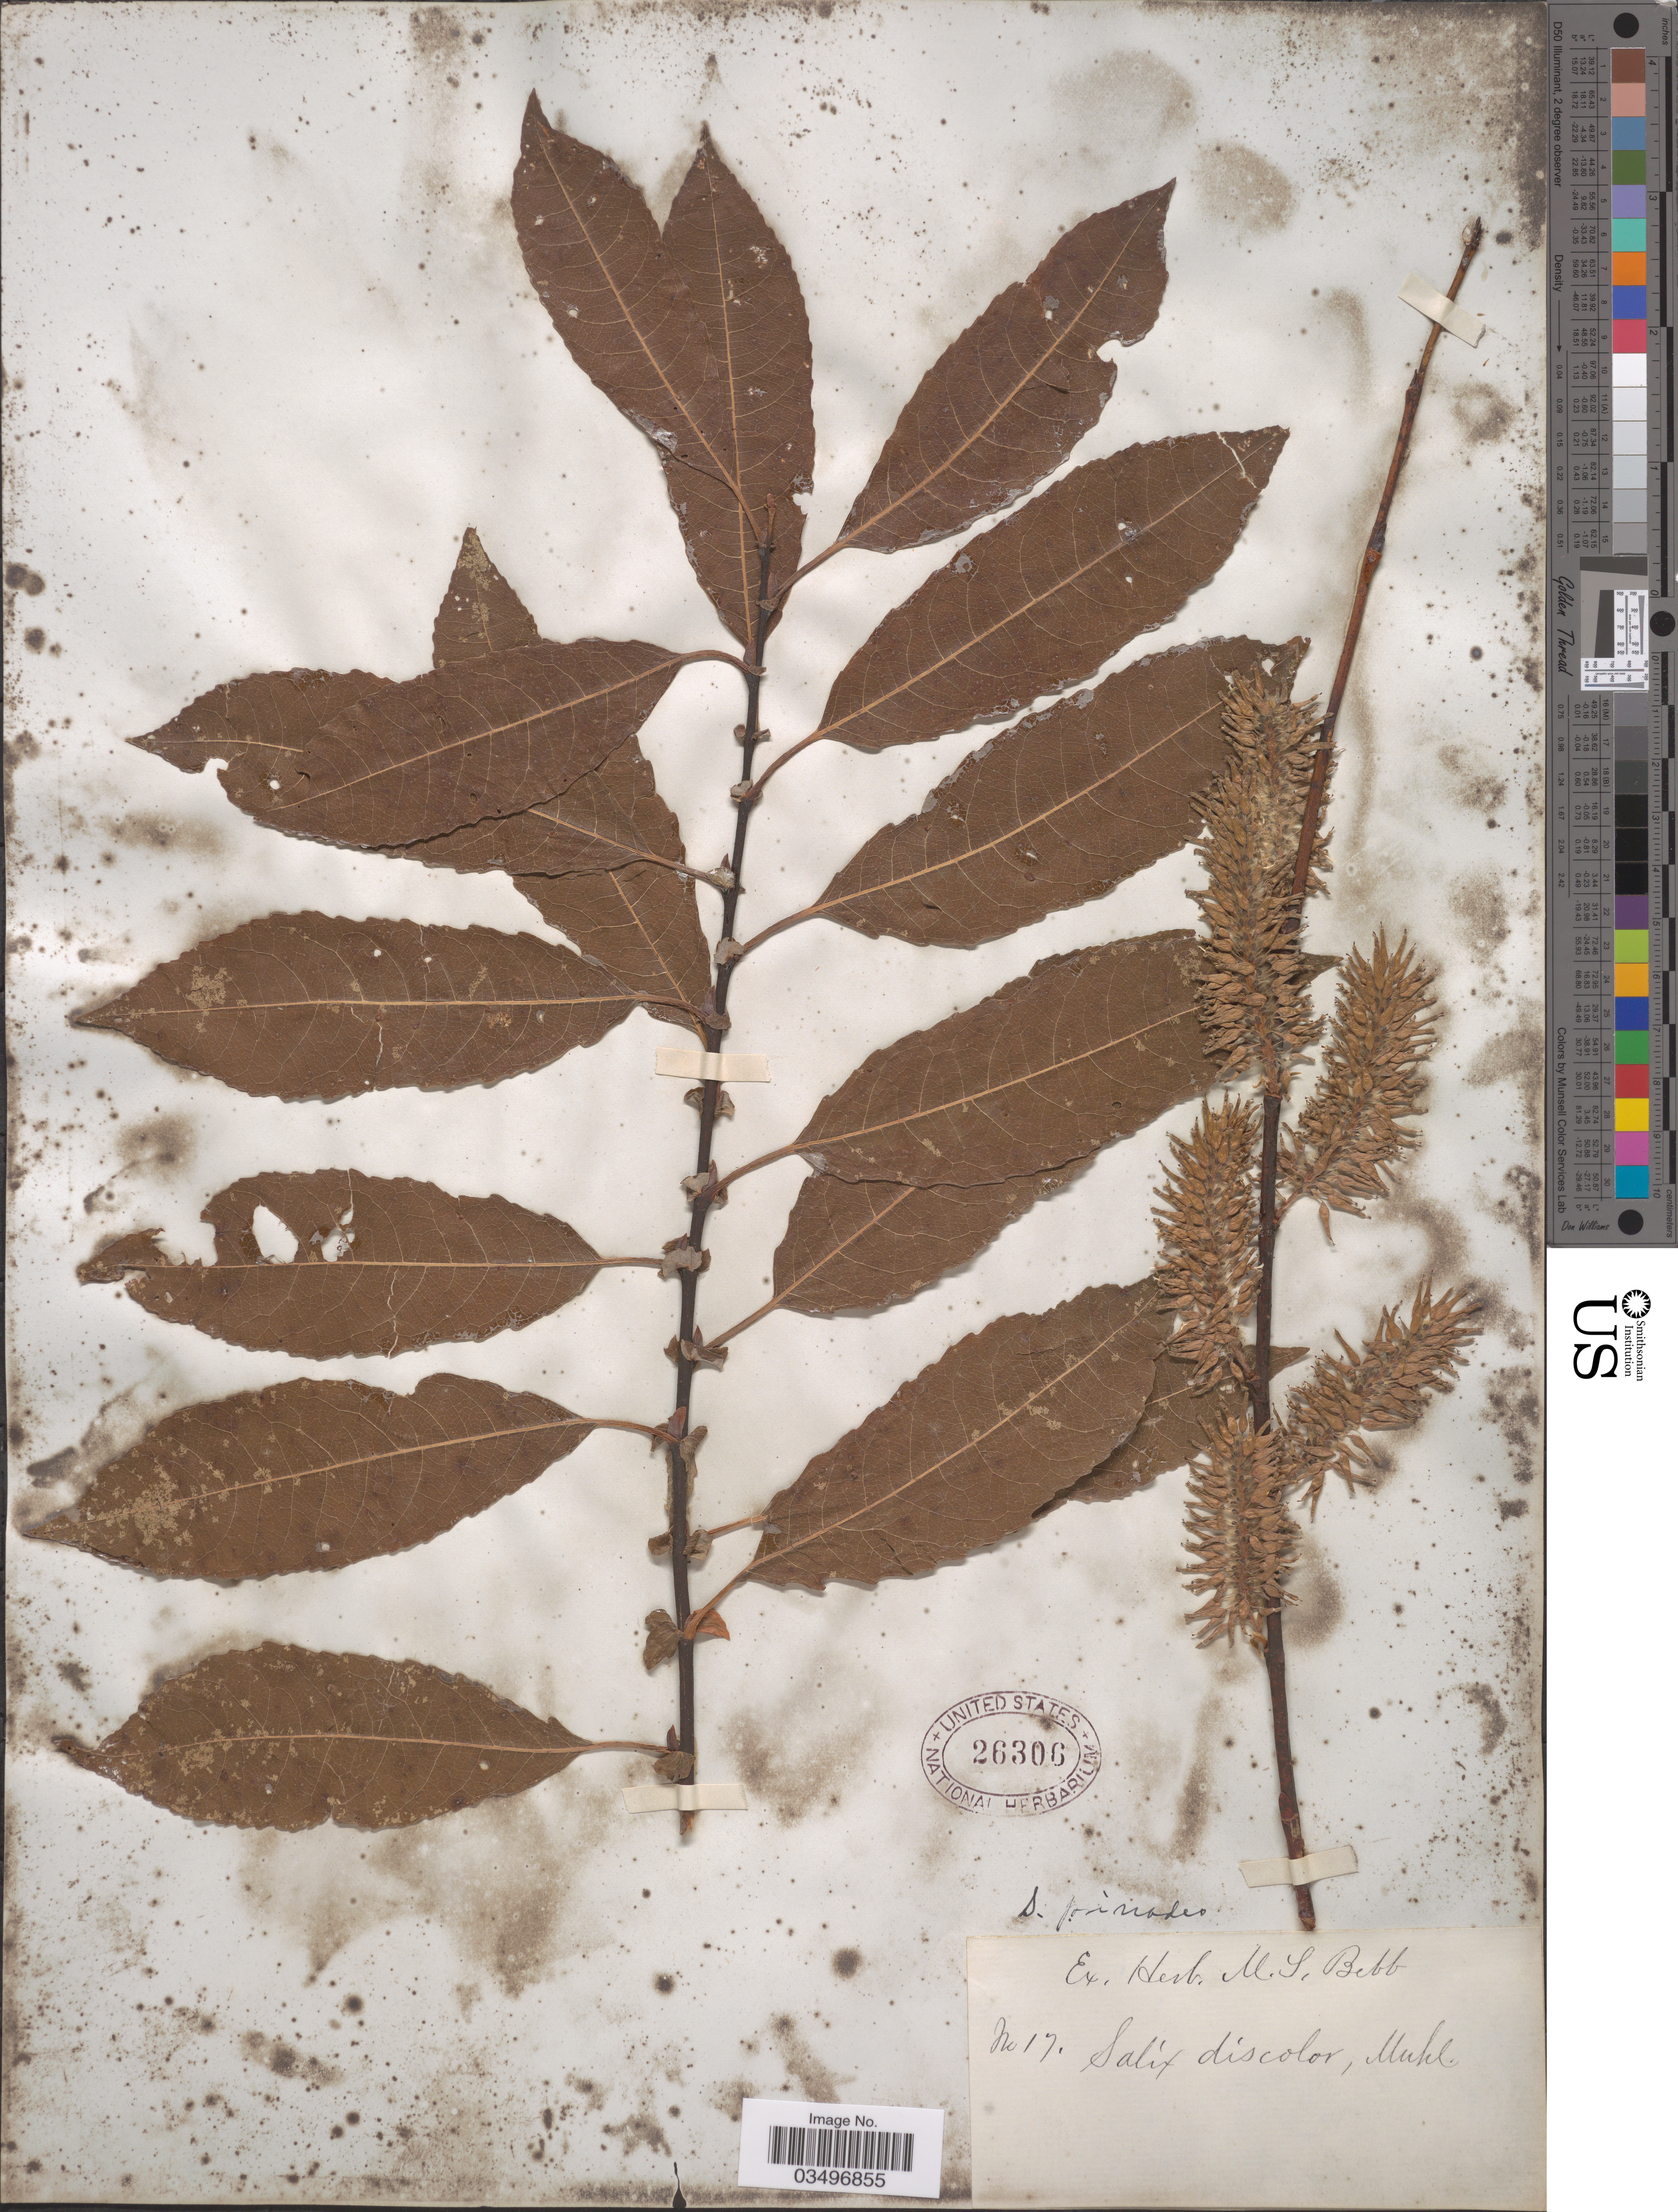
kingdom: Plantae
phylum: Tracheophyta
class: Magnoliopsida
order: Malpighiales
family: Salicaceae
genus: Salix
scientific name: Salix discolor var. prinoides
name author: (Pursh) Andersson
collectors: ex Herb. M. S. Bebb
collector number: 17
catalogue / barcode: US 26306